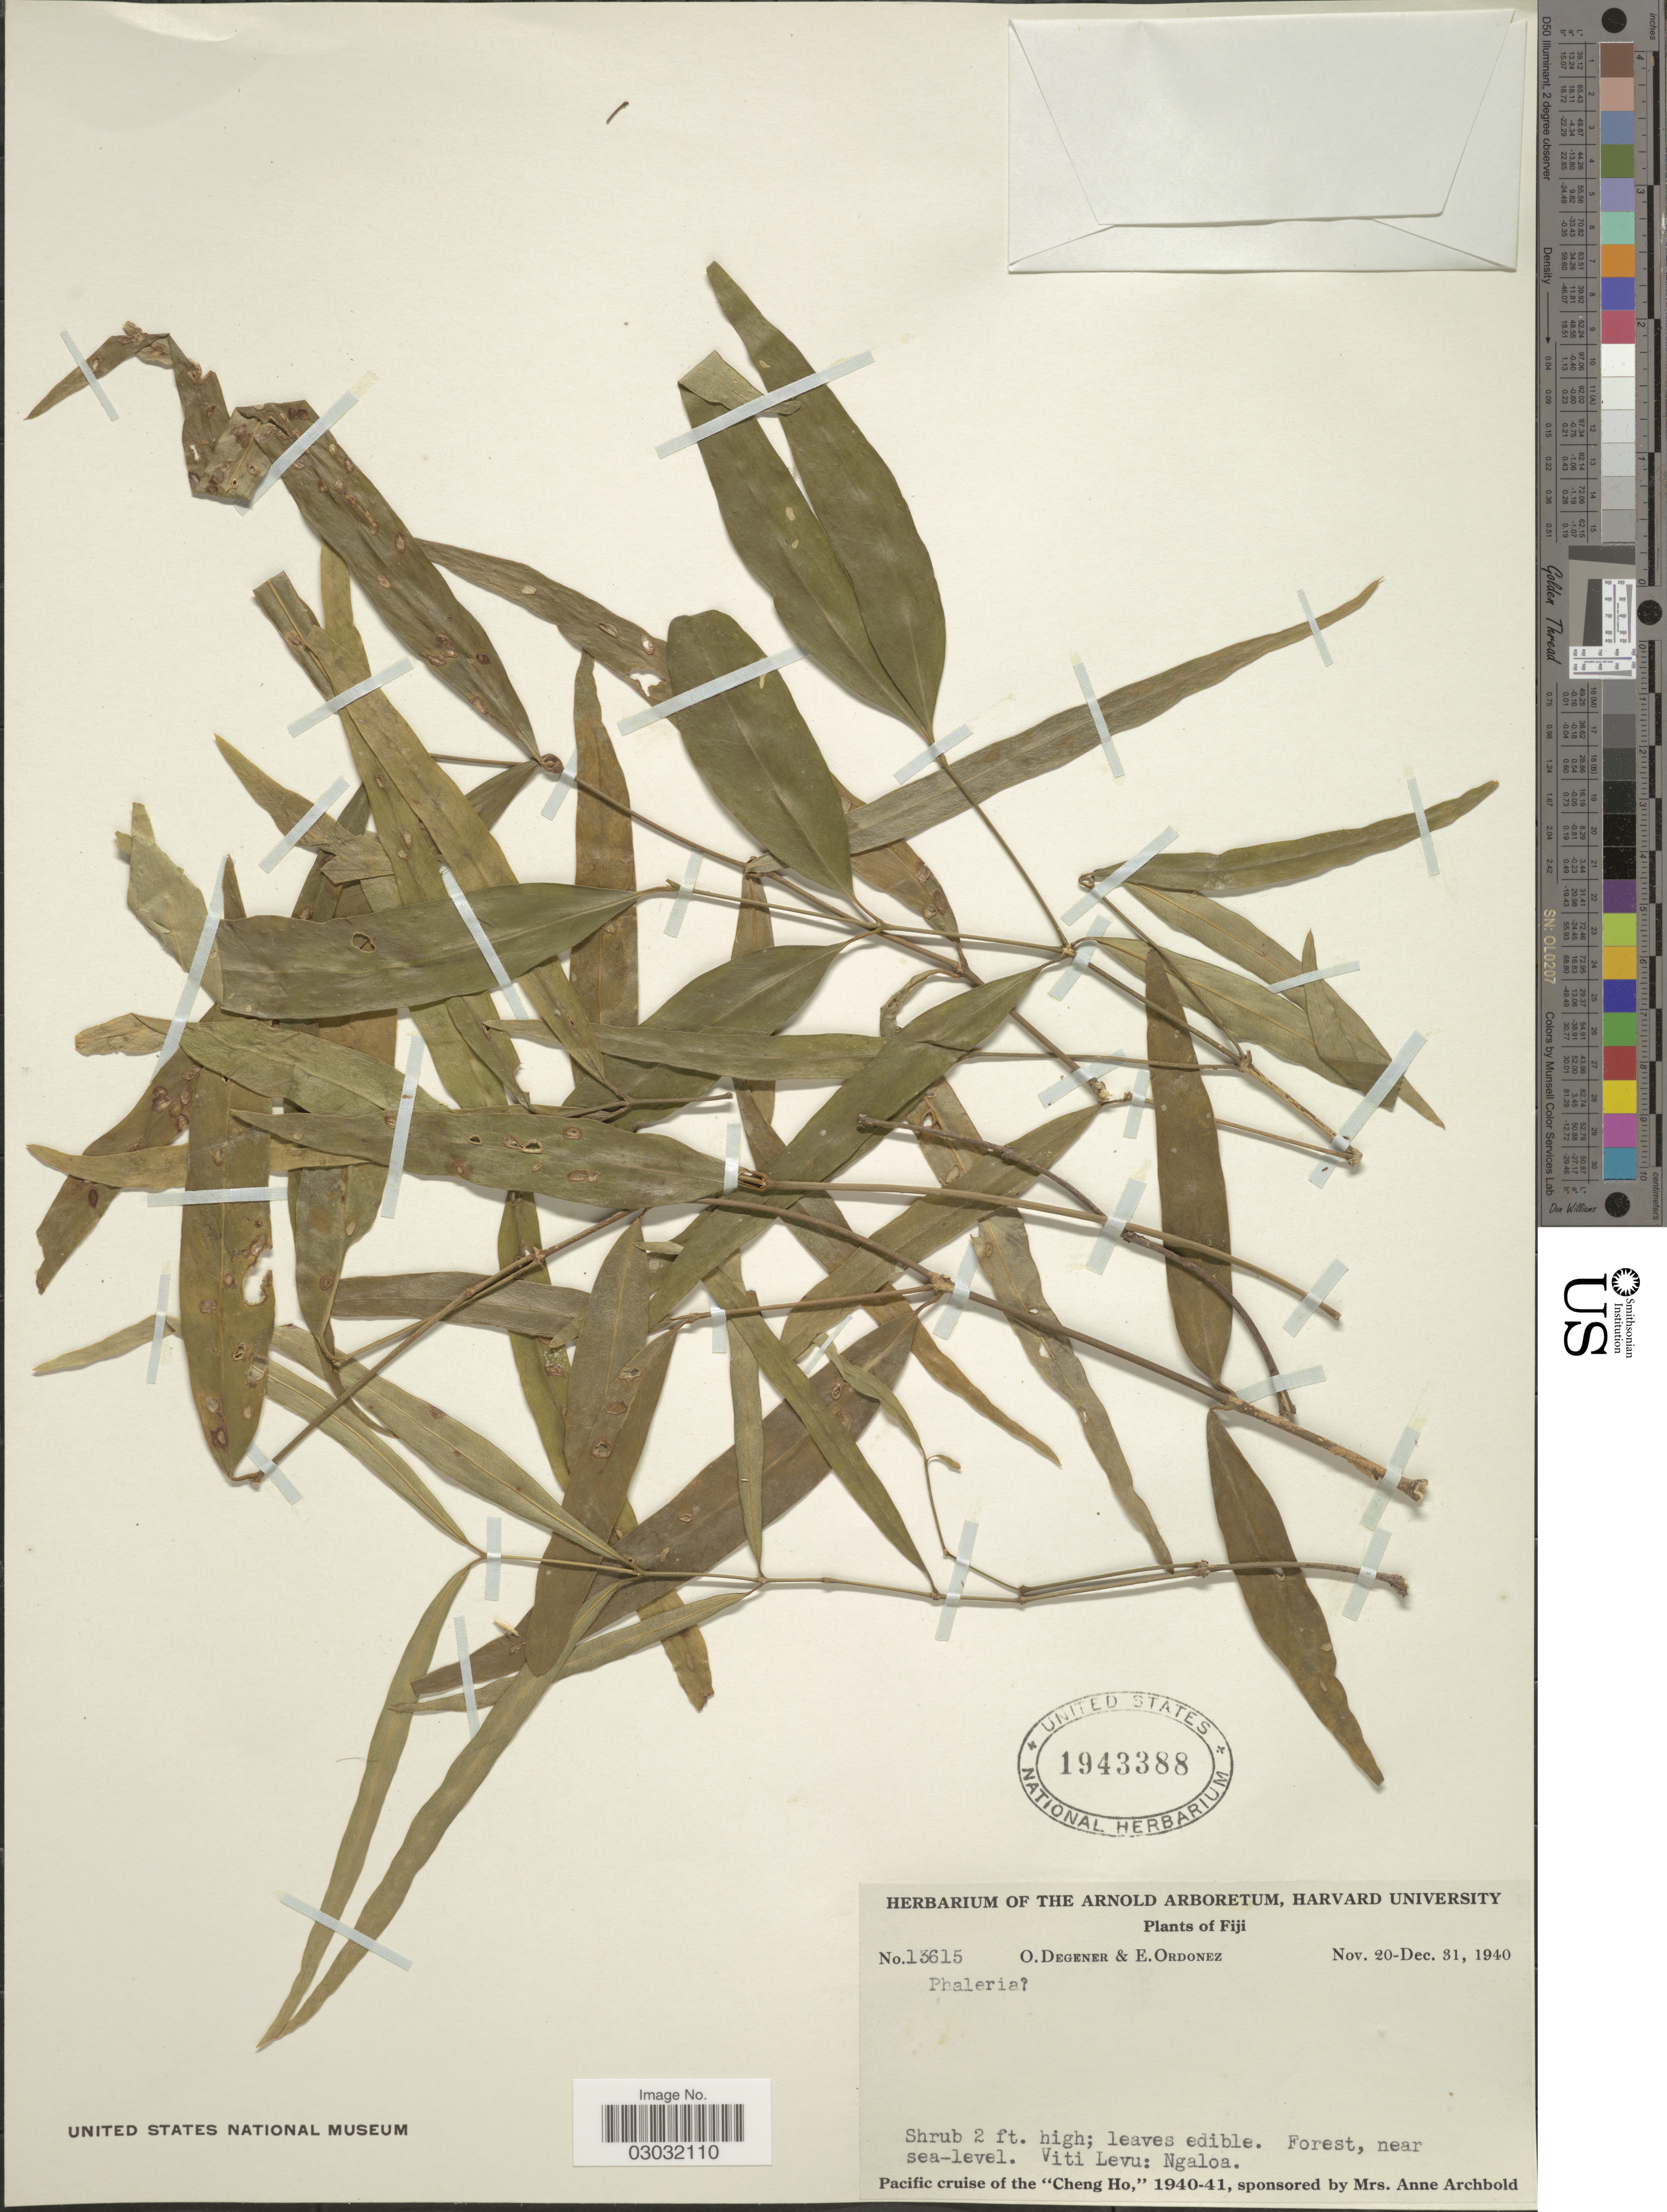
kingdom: Plantae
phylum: Tracheophyta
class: Magnoliopsida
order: Malvales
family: Thymelaeaceae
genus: Phaleria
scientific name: Phaleria sp.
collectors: O. Degener & E. Ordonez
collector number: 13615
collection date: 1940-11-20/1940-12-31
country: Fiji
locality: Viti Levu: Ngaloa.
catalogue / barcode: US 1943388